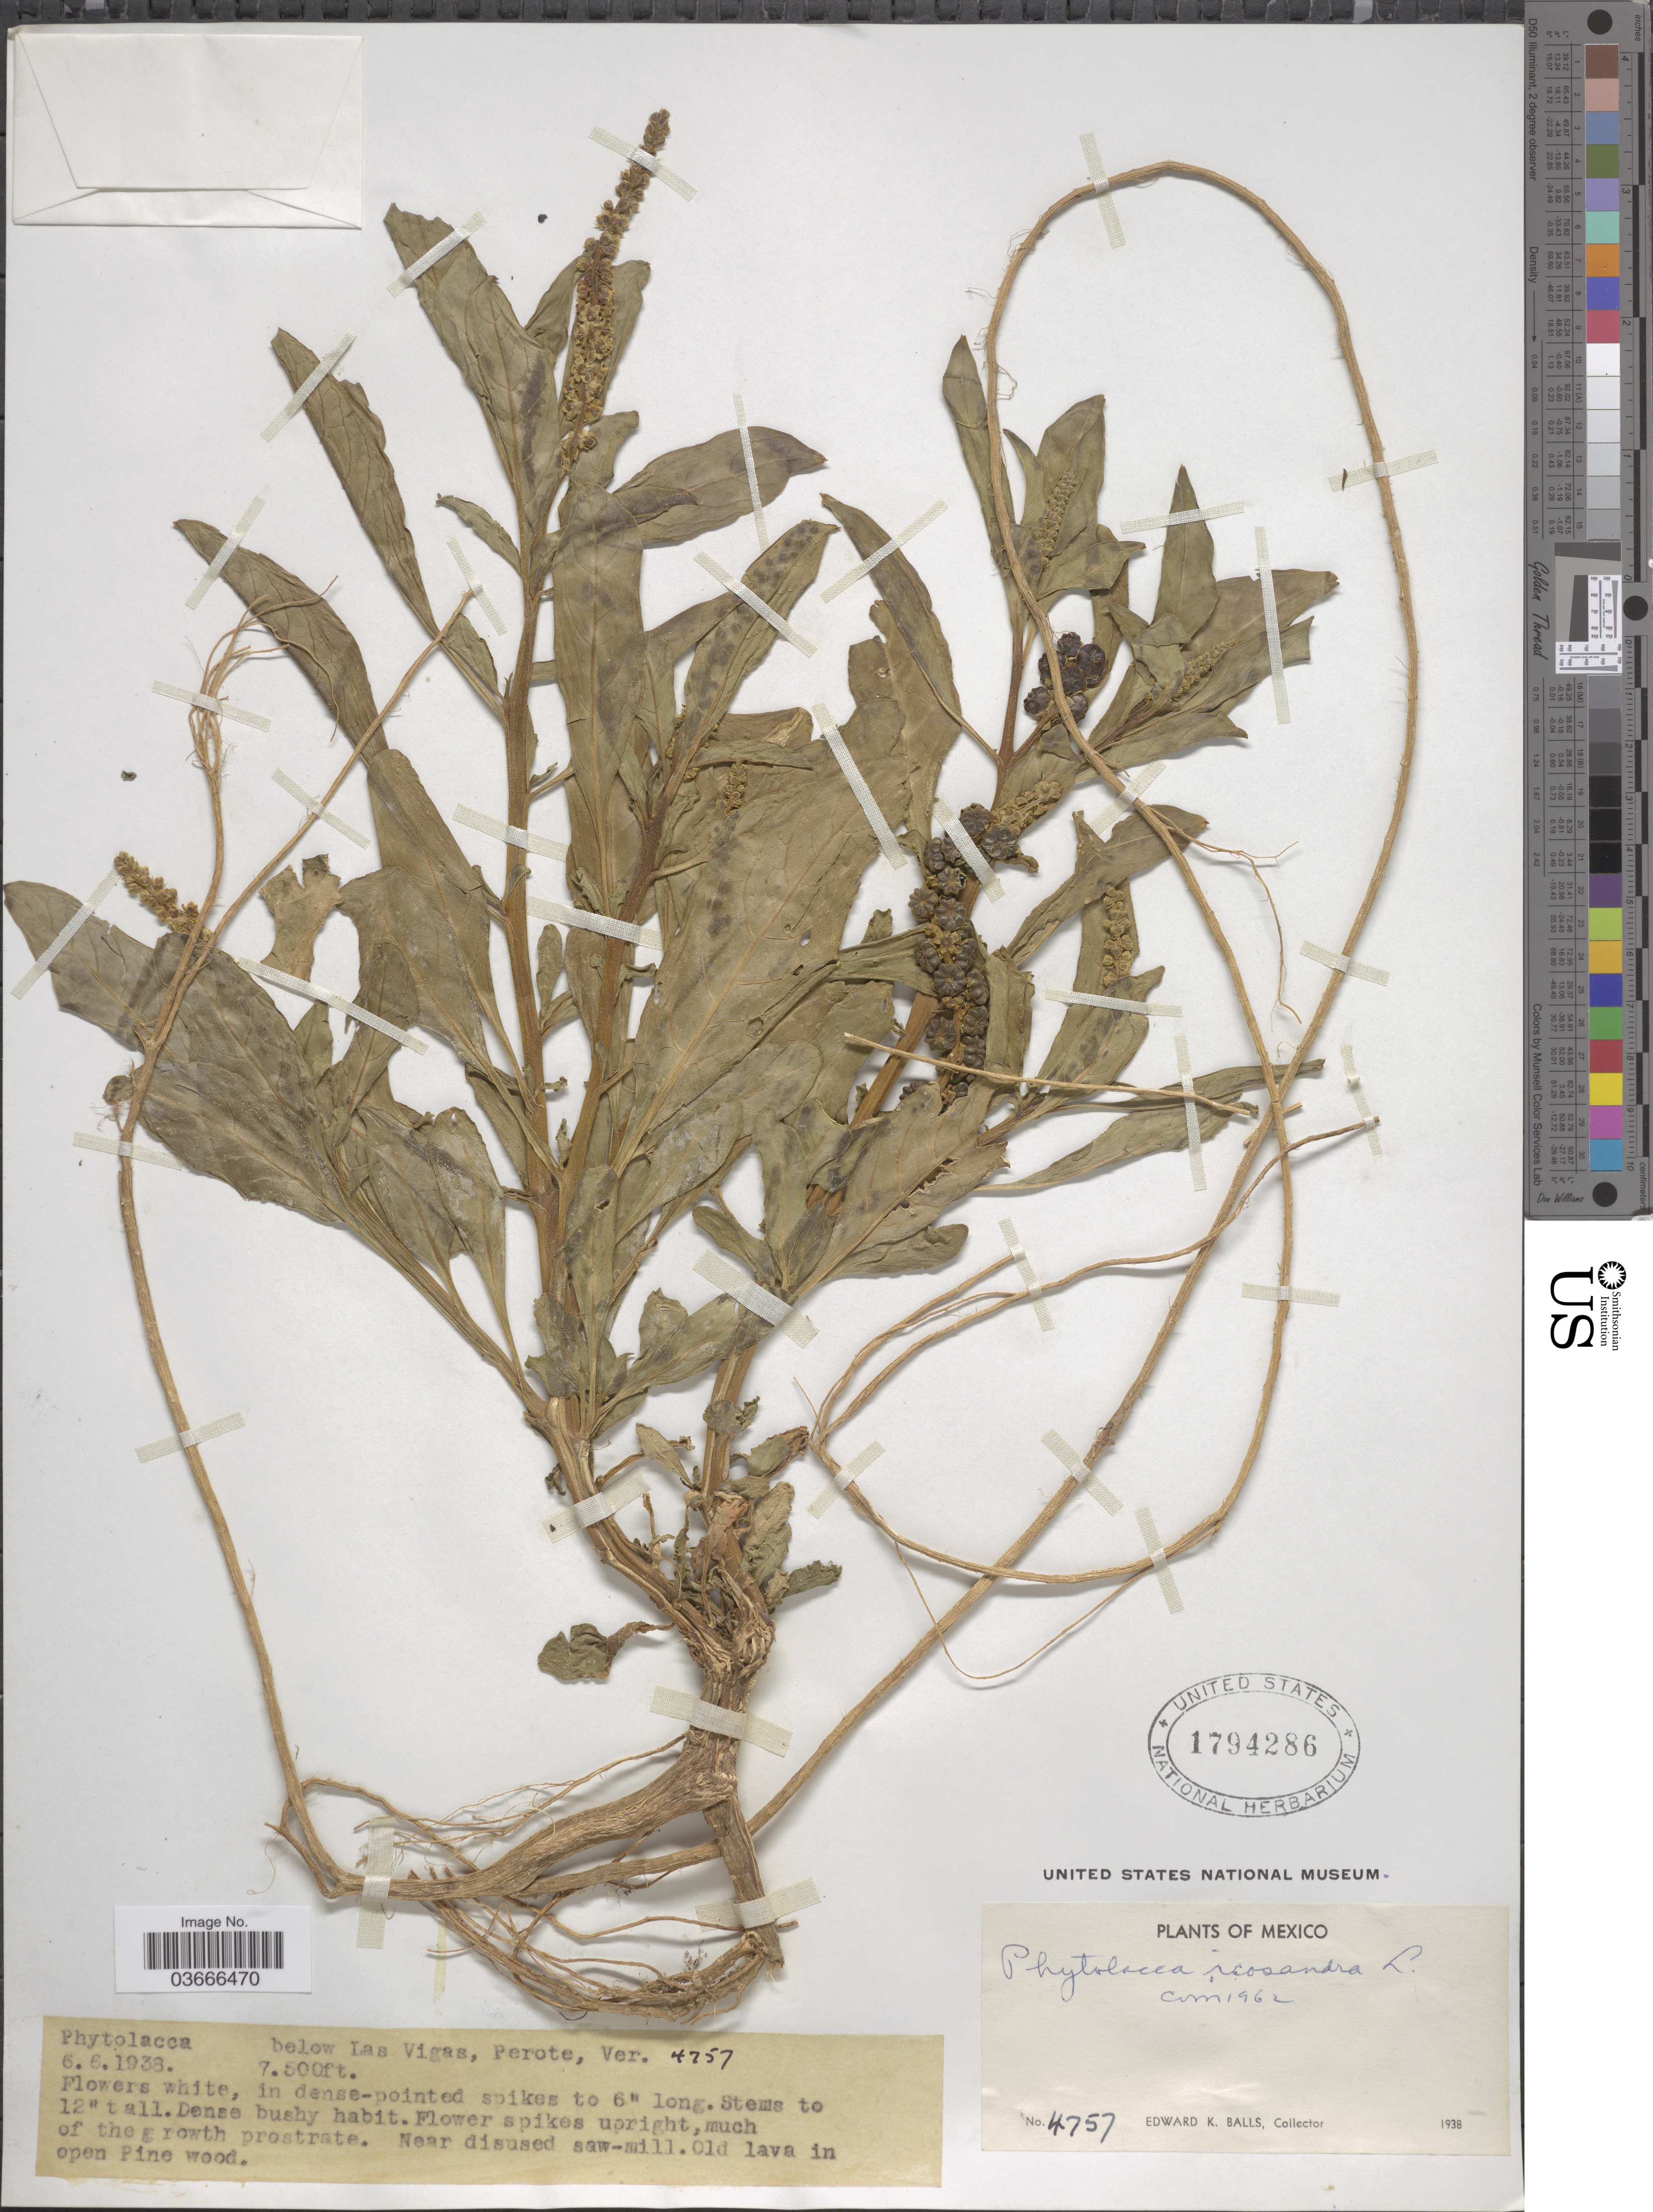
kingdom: Plantae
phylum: Tracheophyta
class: Magnoliopsida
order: Caryophyllales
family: Phytolaccaceae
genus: Phytolacca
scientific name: Phytolacca icosandra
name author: L.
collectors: E. K. Balls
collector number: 4757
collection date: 1938-06-06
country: Mexico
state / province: Veracruz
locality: Below Las Vigas, Perote, Ver.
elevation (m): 2286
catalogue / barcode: US 1794286